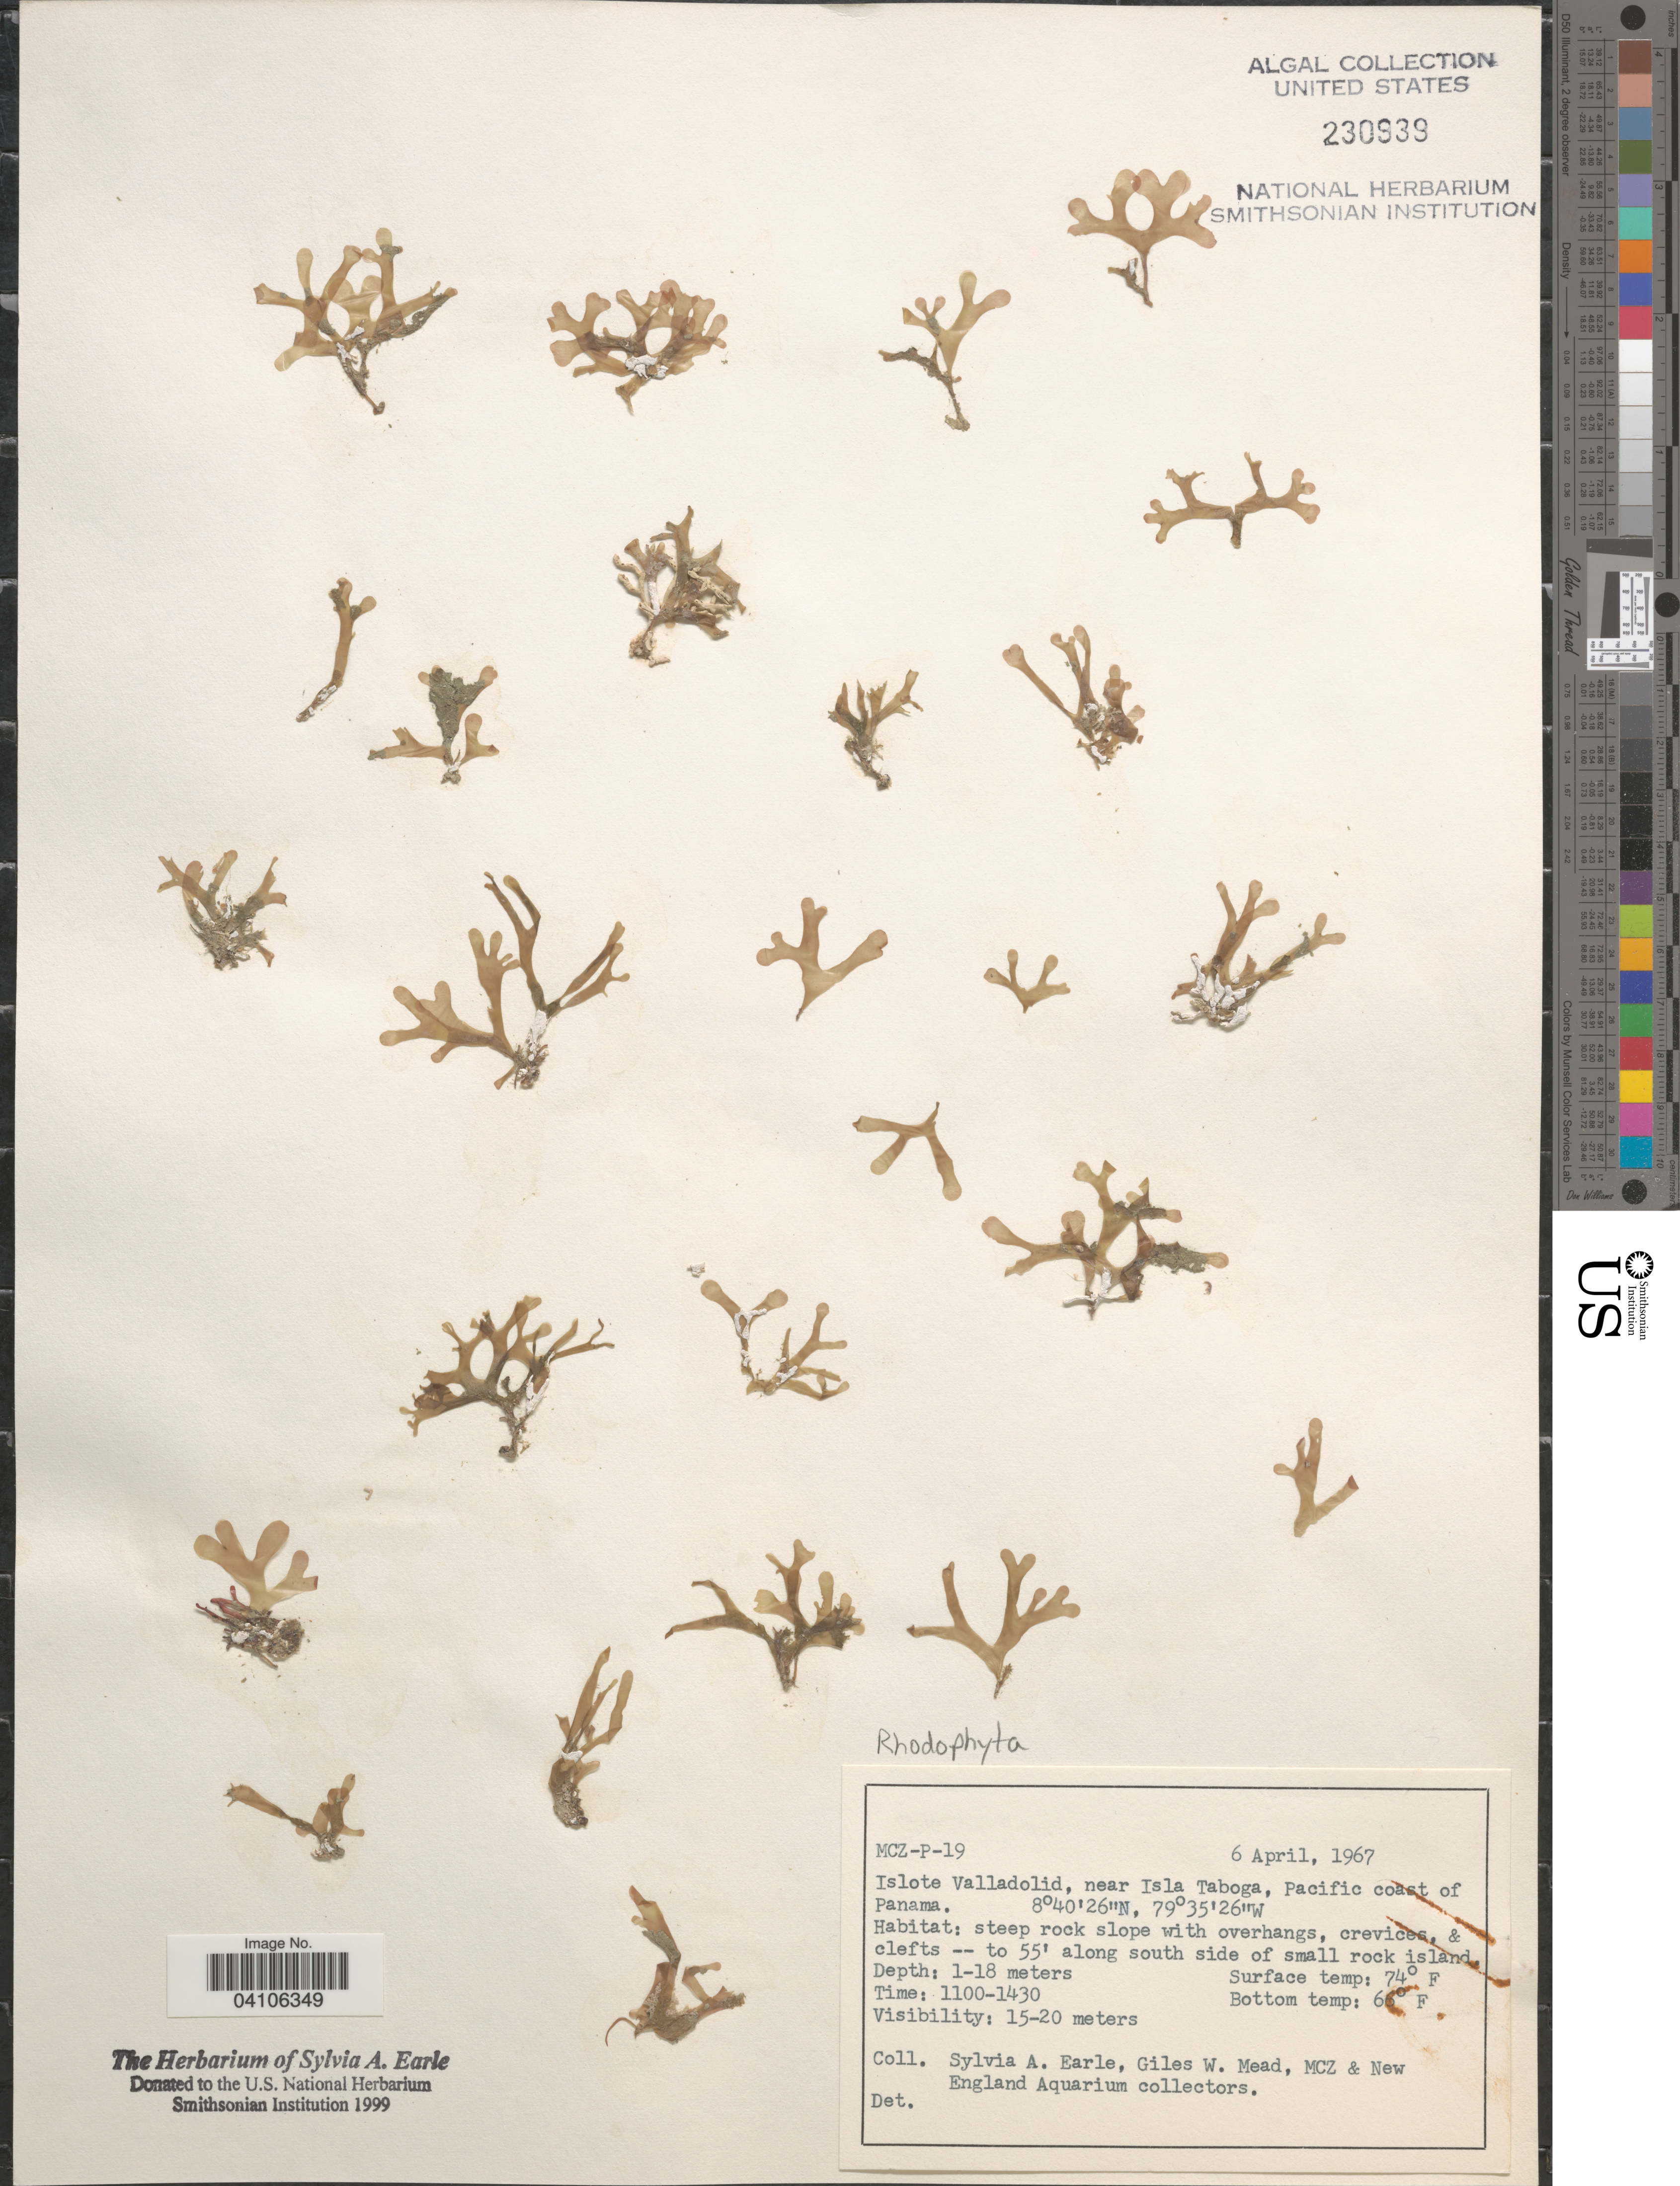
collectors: S. A. Earle, G. W. Mead & MCZ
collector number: MCZ-P-19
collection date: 1967-04-06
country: Panama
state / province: Panamá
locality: Islote Valladolid, near Isla Taboga, Pacific coast of Panama. Steep rock slope with overhangs, crevices, & clefts -- to 55' along south side of small rock island.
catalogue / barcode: US 230939